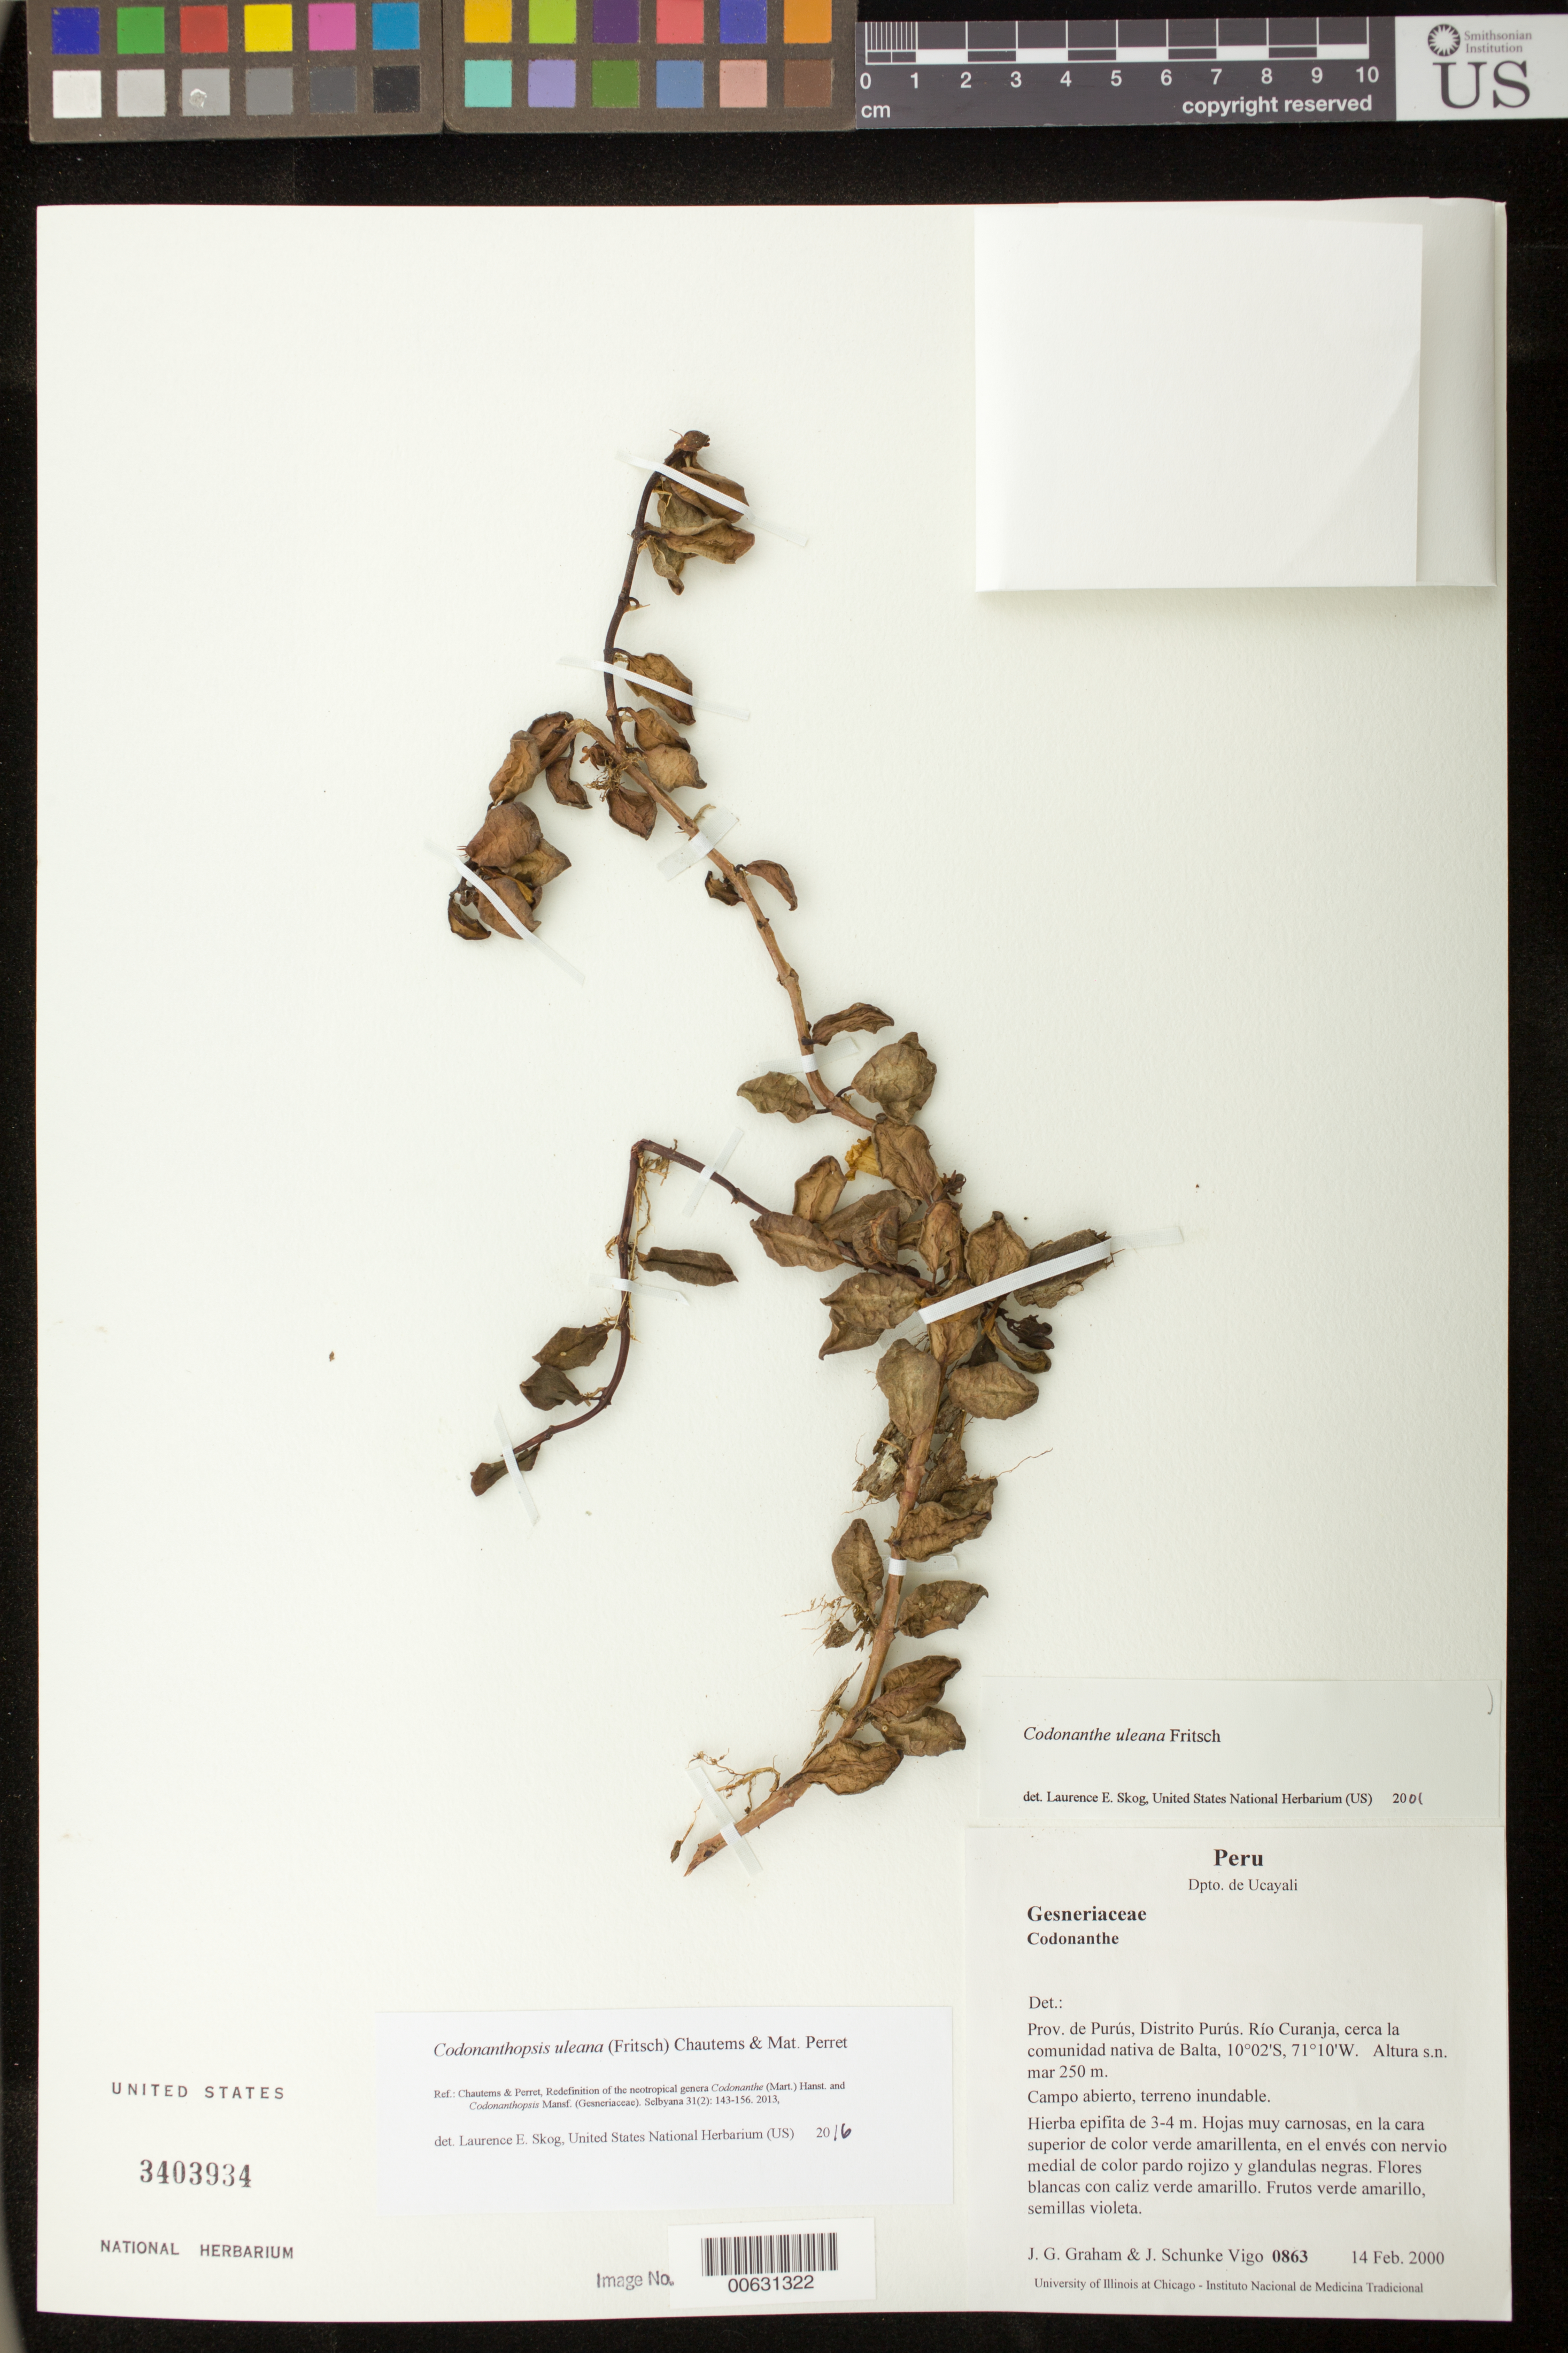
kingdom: Plantae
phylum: Tracheophyta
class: Magnoliopsida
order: Lamiales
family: Gesneriaceae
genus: Codonanthopsis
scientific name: Codonanthopsis uleana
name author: (Fritsch) Chautems & Mat.Perret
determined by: Skog, Laurence E.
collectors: J. G. Graham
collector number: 0863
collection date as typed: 14 Feb 2000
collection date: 2000-02-14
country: Peru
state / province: Ucayali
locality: Prov. de Purús, Distrito Purús; Río Curanja, cerca la comunidad nativa de Balta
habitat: Campo abierto, terreno inundable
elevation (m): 250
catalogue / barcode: US 3403934